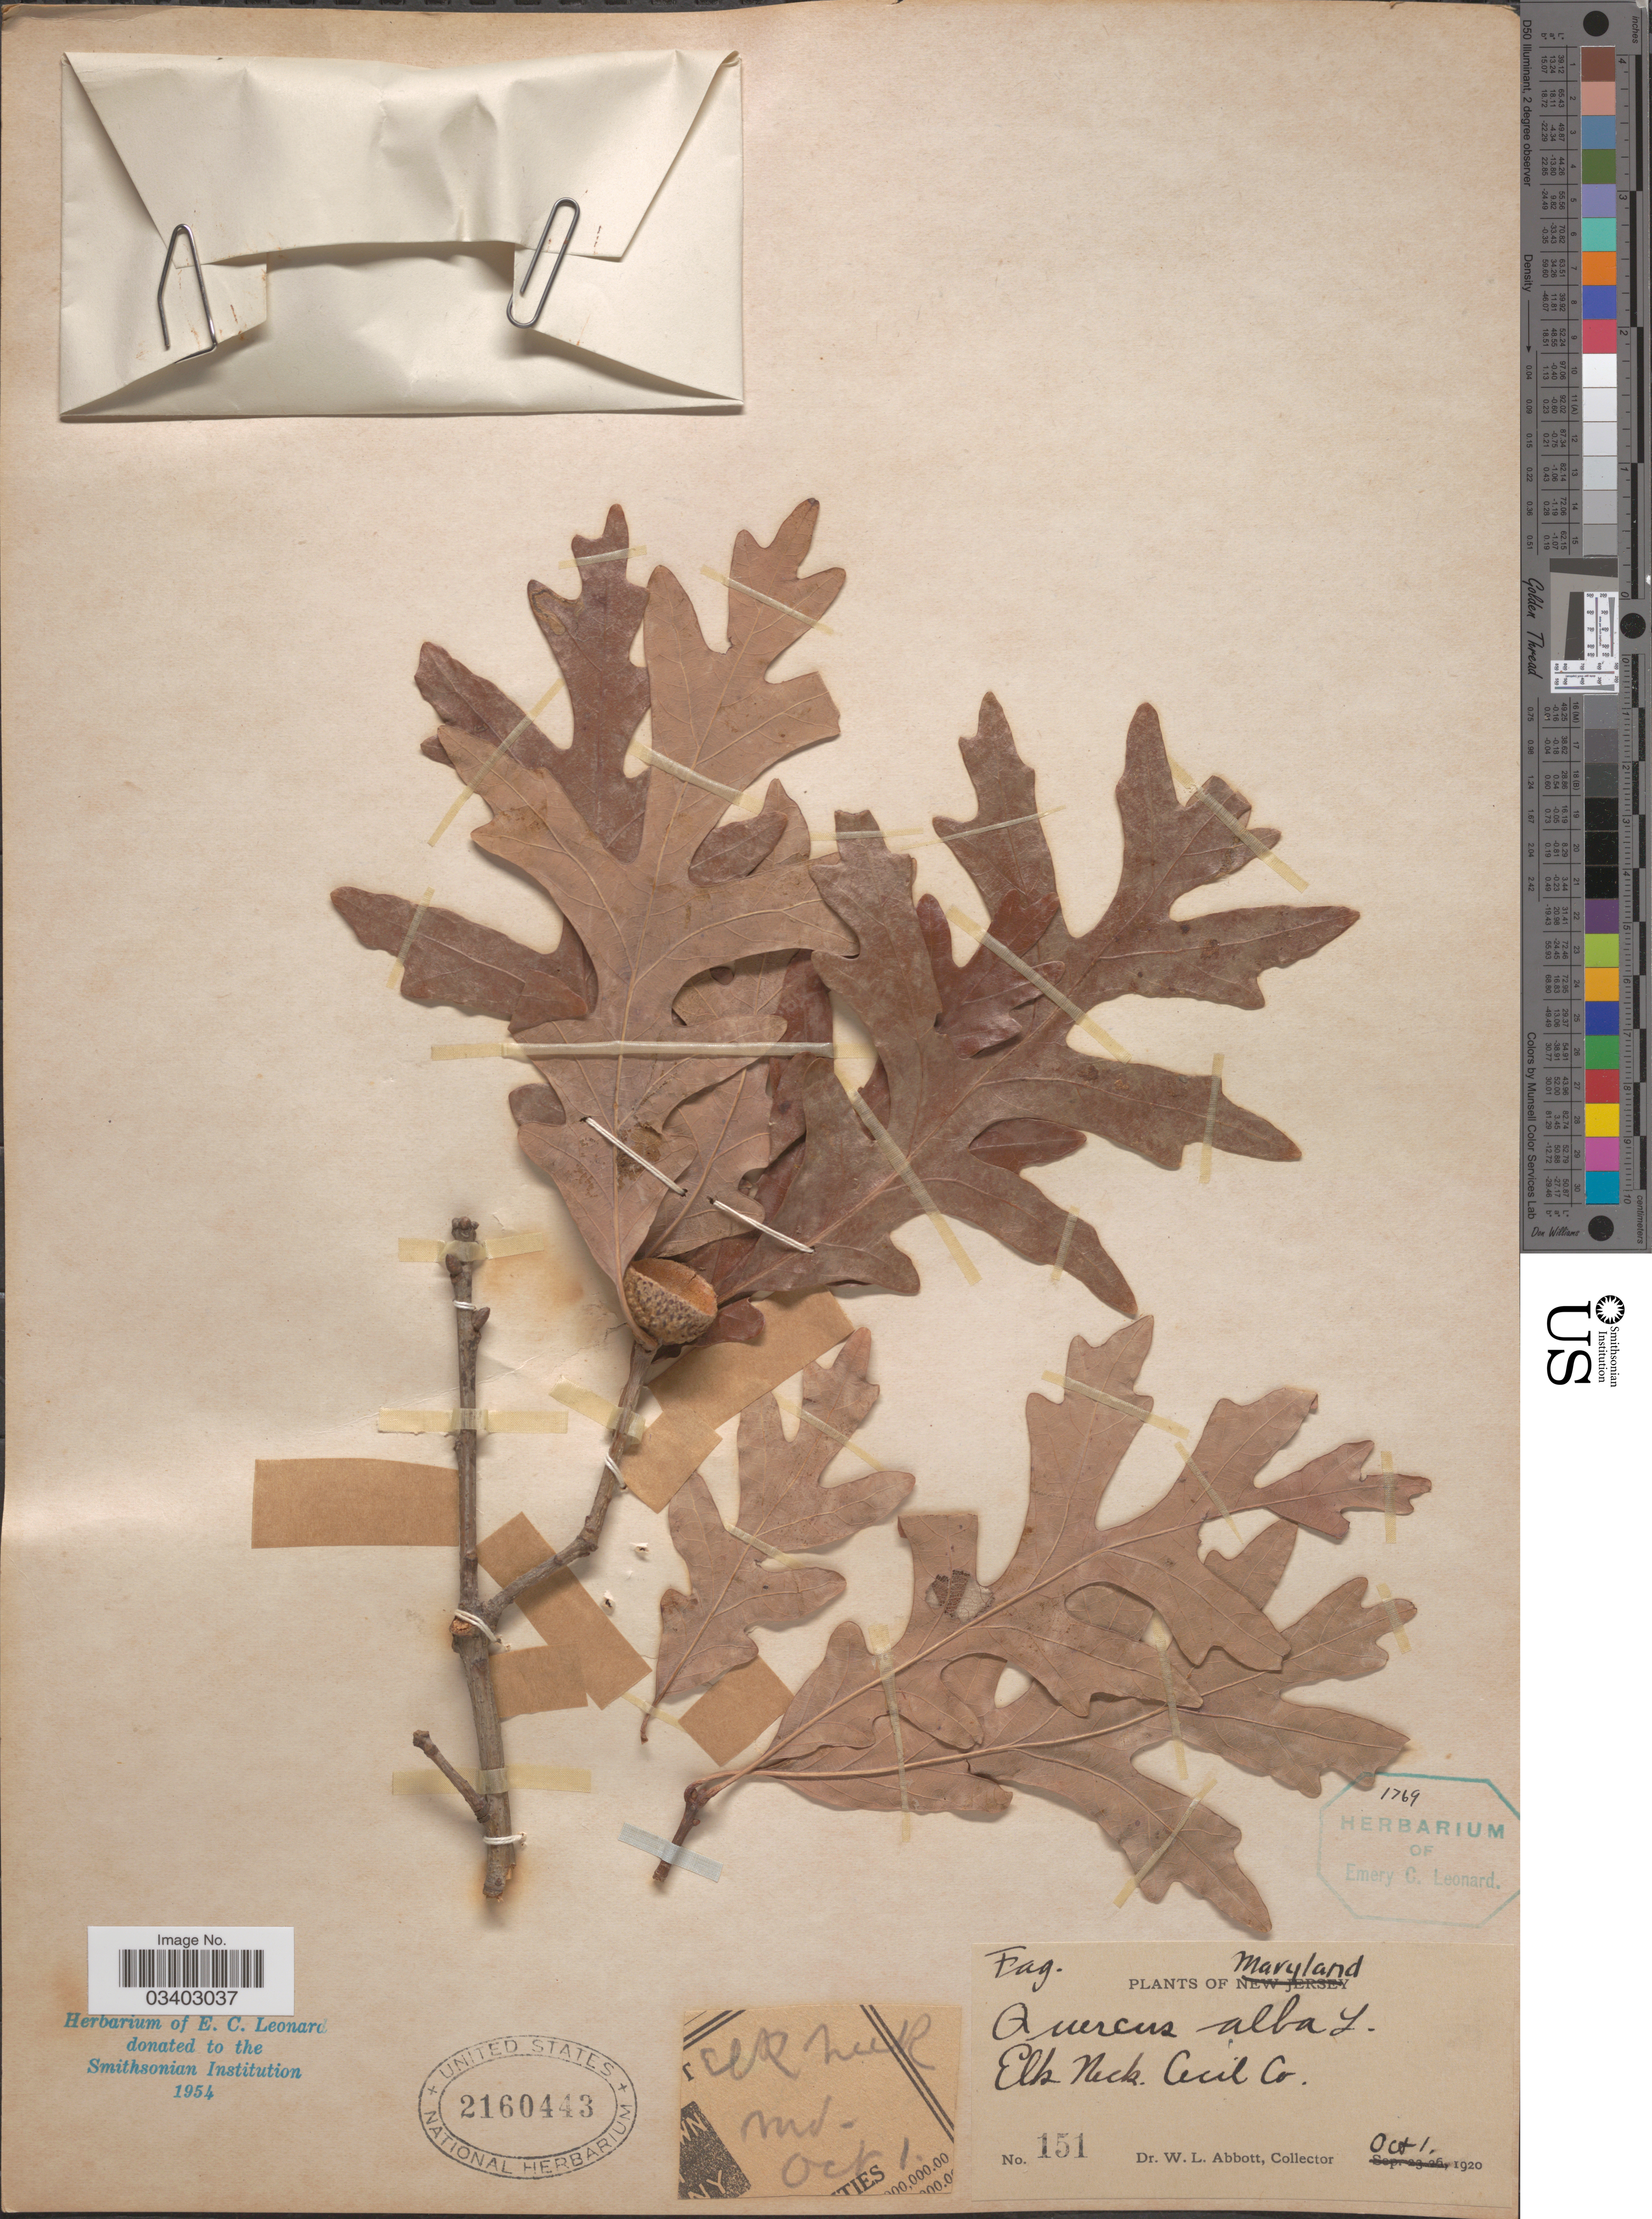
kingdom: Plantae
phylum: Tracheophyta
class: Magnoliopsida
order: Fagales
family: Fagaceae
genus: Quercus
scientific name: Quercus alba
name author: L.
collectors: W. L. Abbott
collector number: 151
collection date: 1920-10-01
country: United States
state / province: Maryland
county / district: Cecil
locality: Elk Neck; Cecil Co.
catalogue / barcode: US 2160443